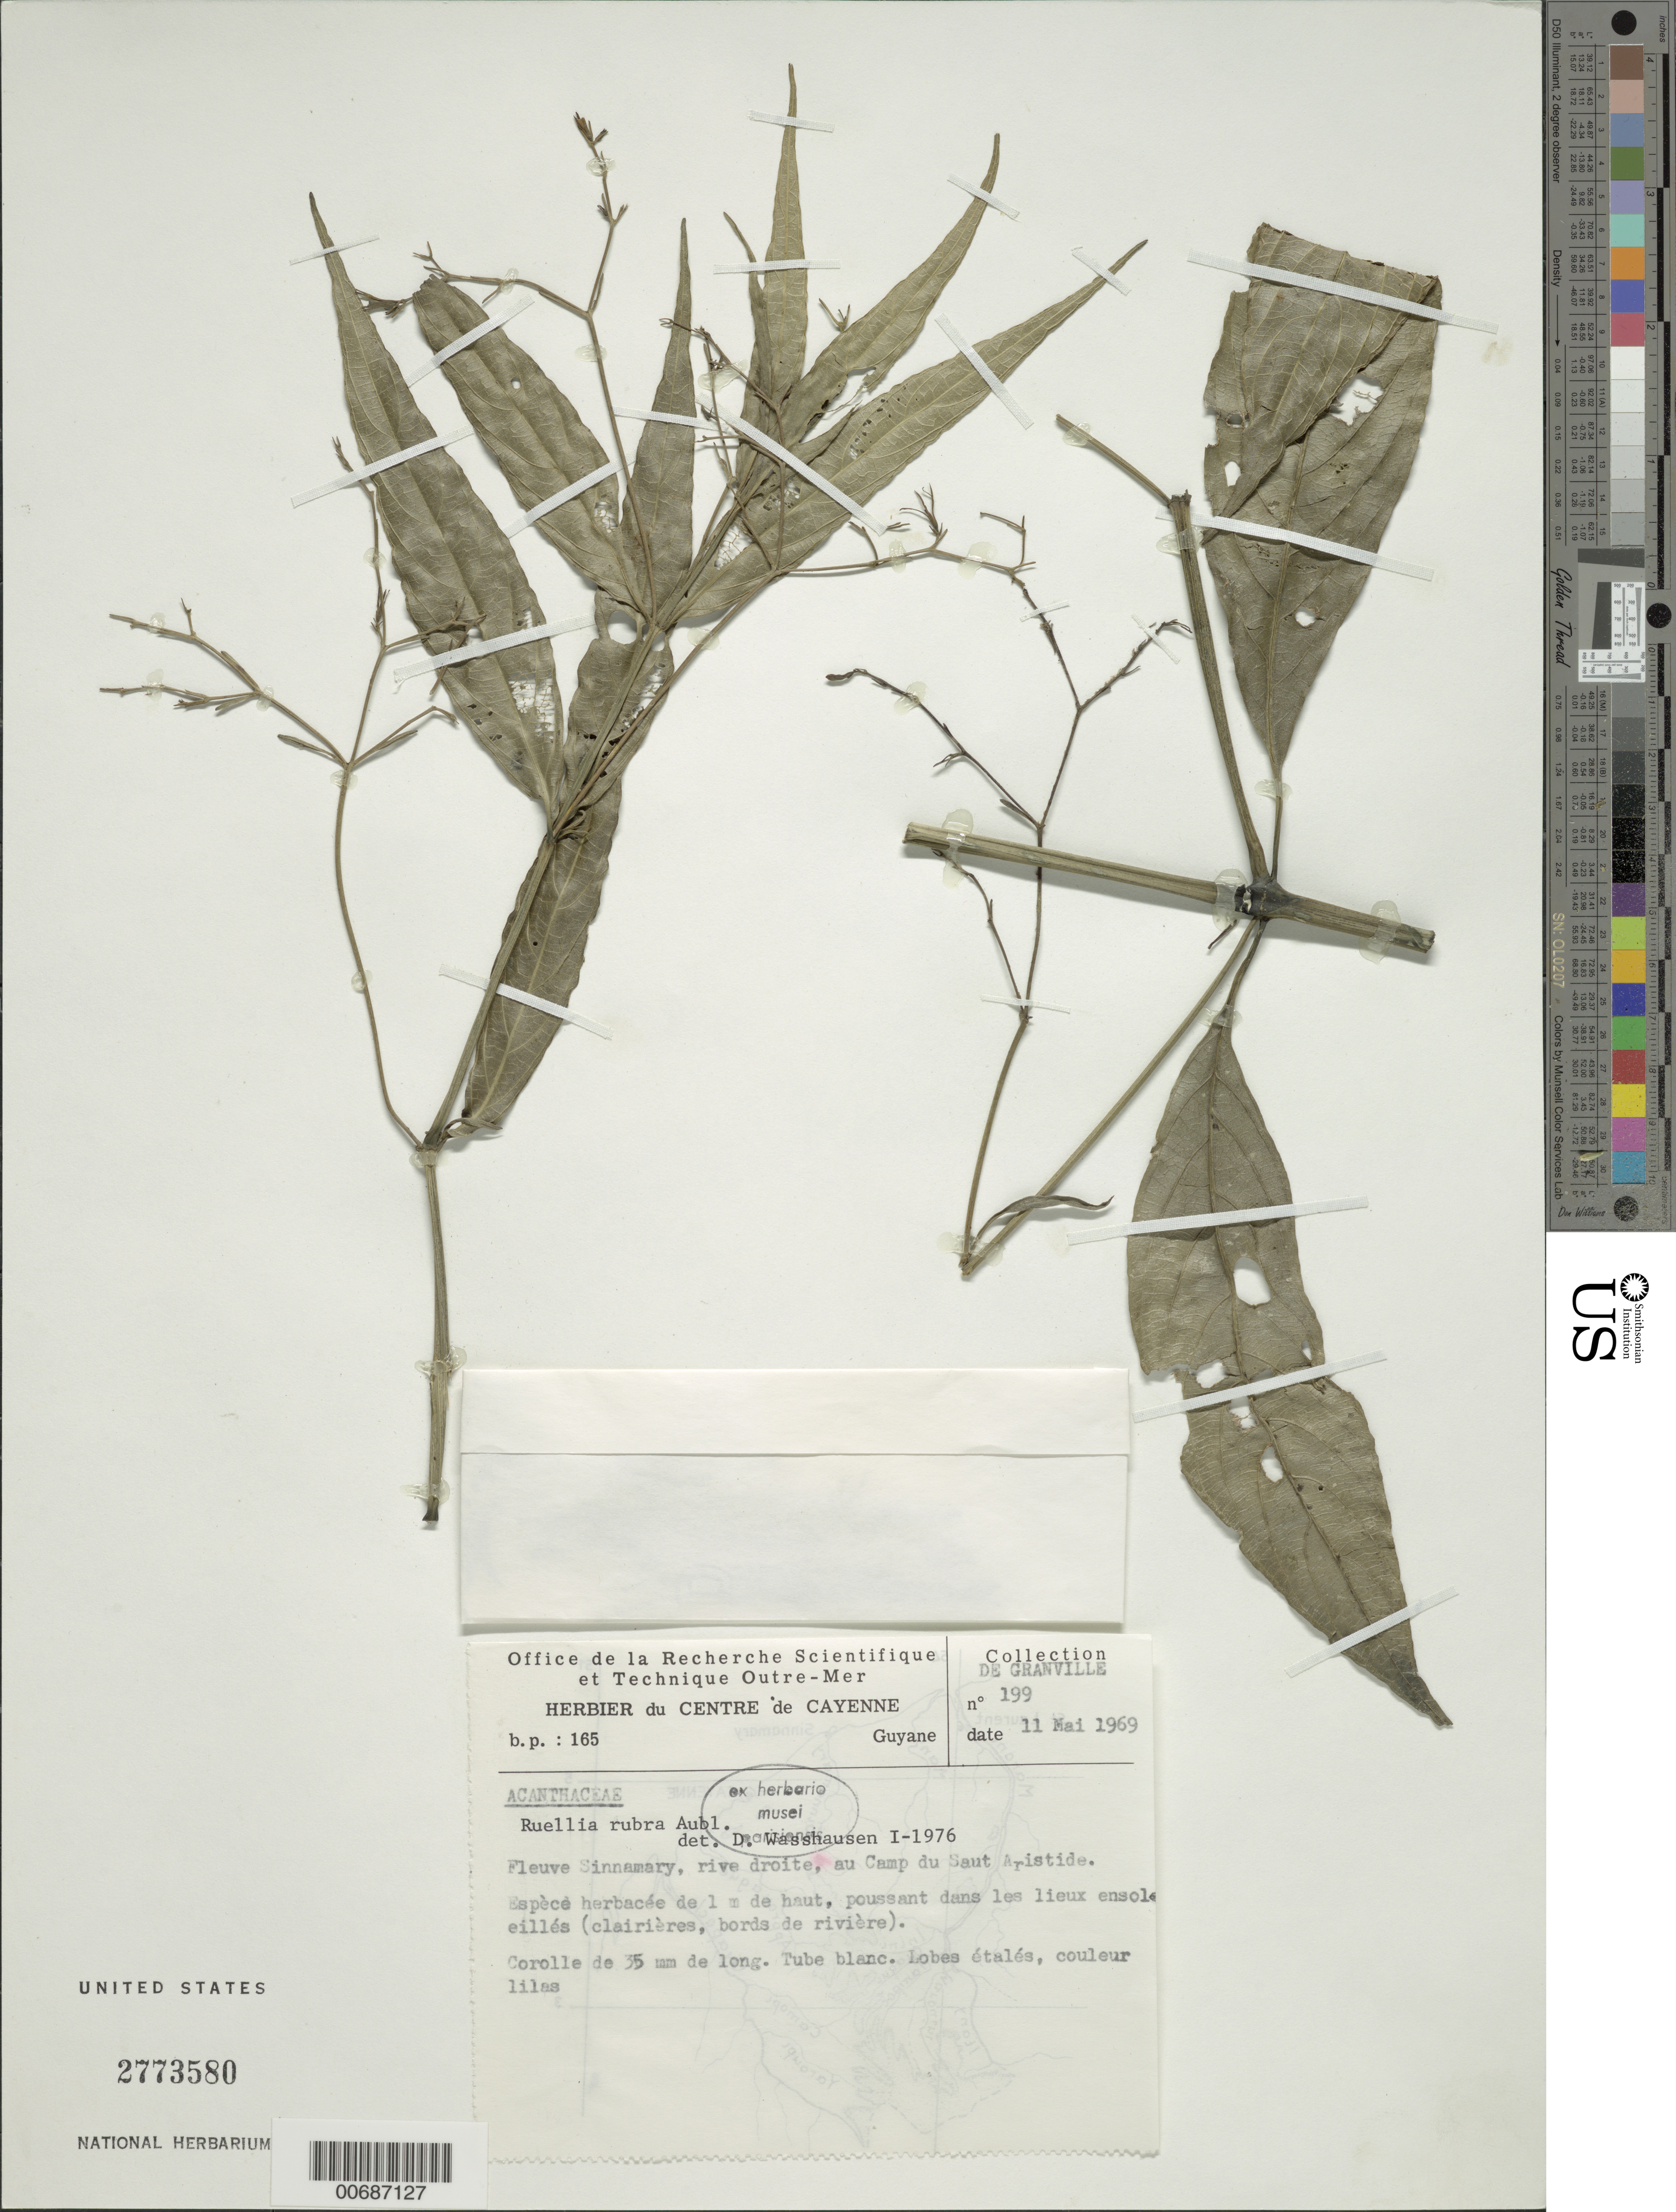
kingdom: Plantae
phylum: Tracheophyta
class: Magnoliopsida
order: Lamiales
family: Acanthaceae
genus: Ruellia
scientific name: Ruellia rubra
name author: Aubl.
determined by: Wasshausen, Dieter C., (BOT), Smithsonian Institution - National Museum of Natural History (UNITED STATES)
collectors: J.-J. de Granville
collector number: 199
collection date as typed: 11-May-69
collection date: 1969-05-11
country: French Guiana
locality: Fleuve Sinnamary, Camp du Saut Aristide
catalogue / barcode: US 2773580